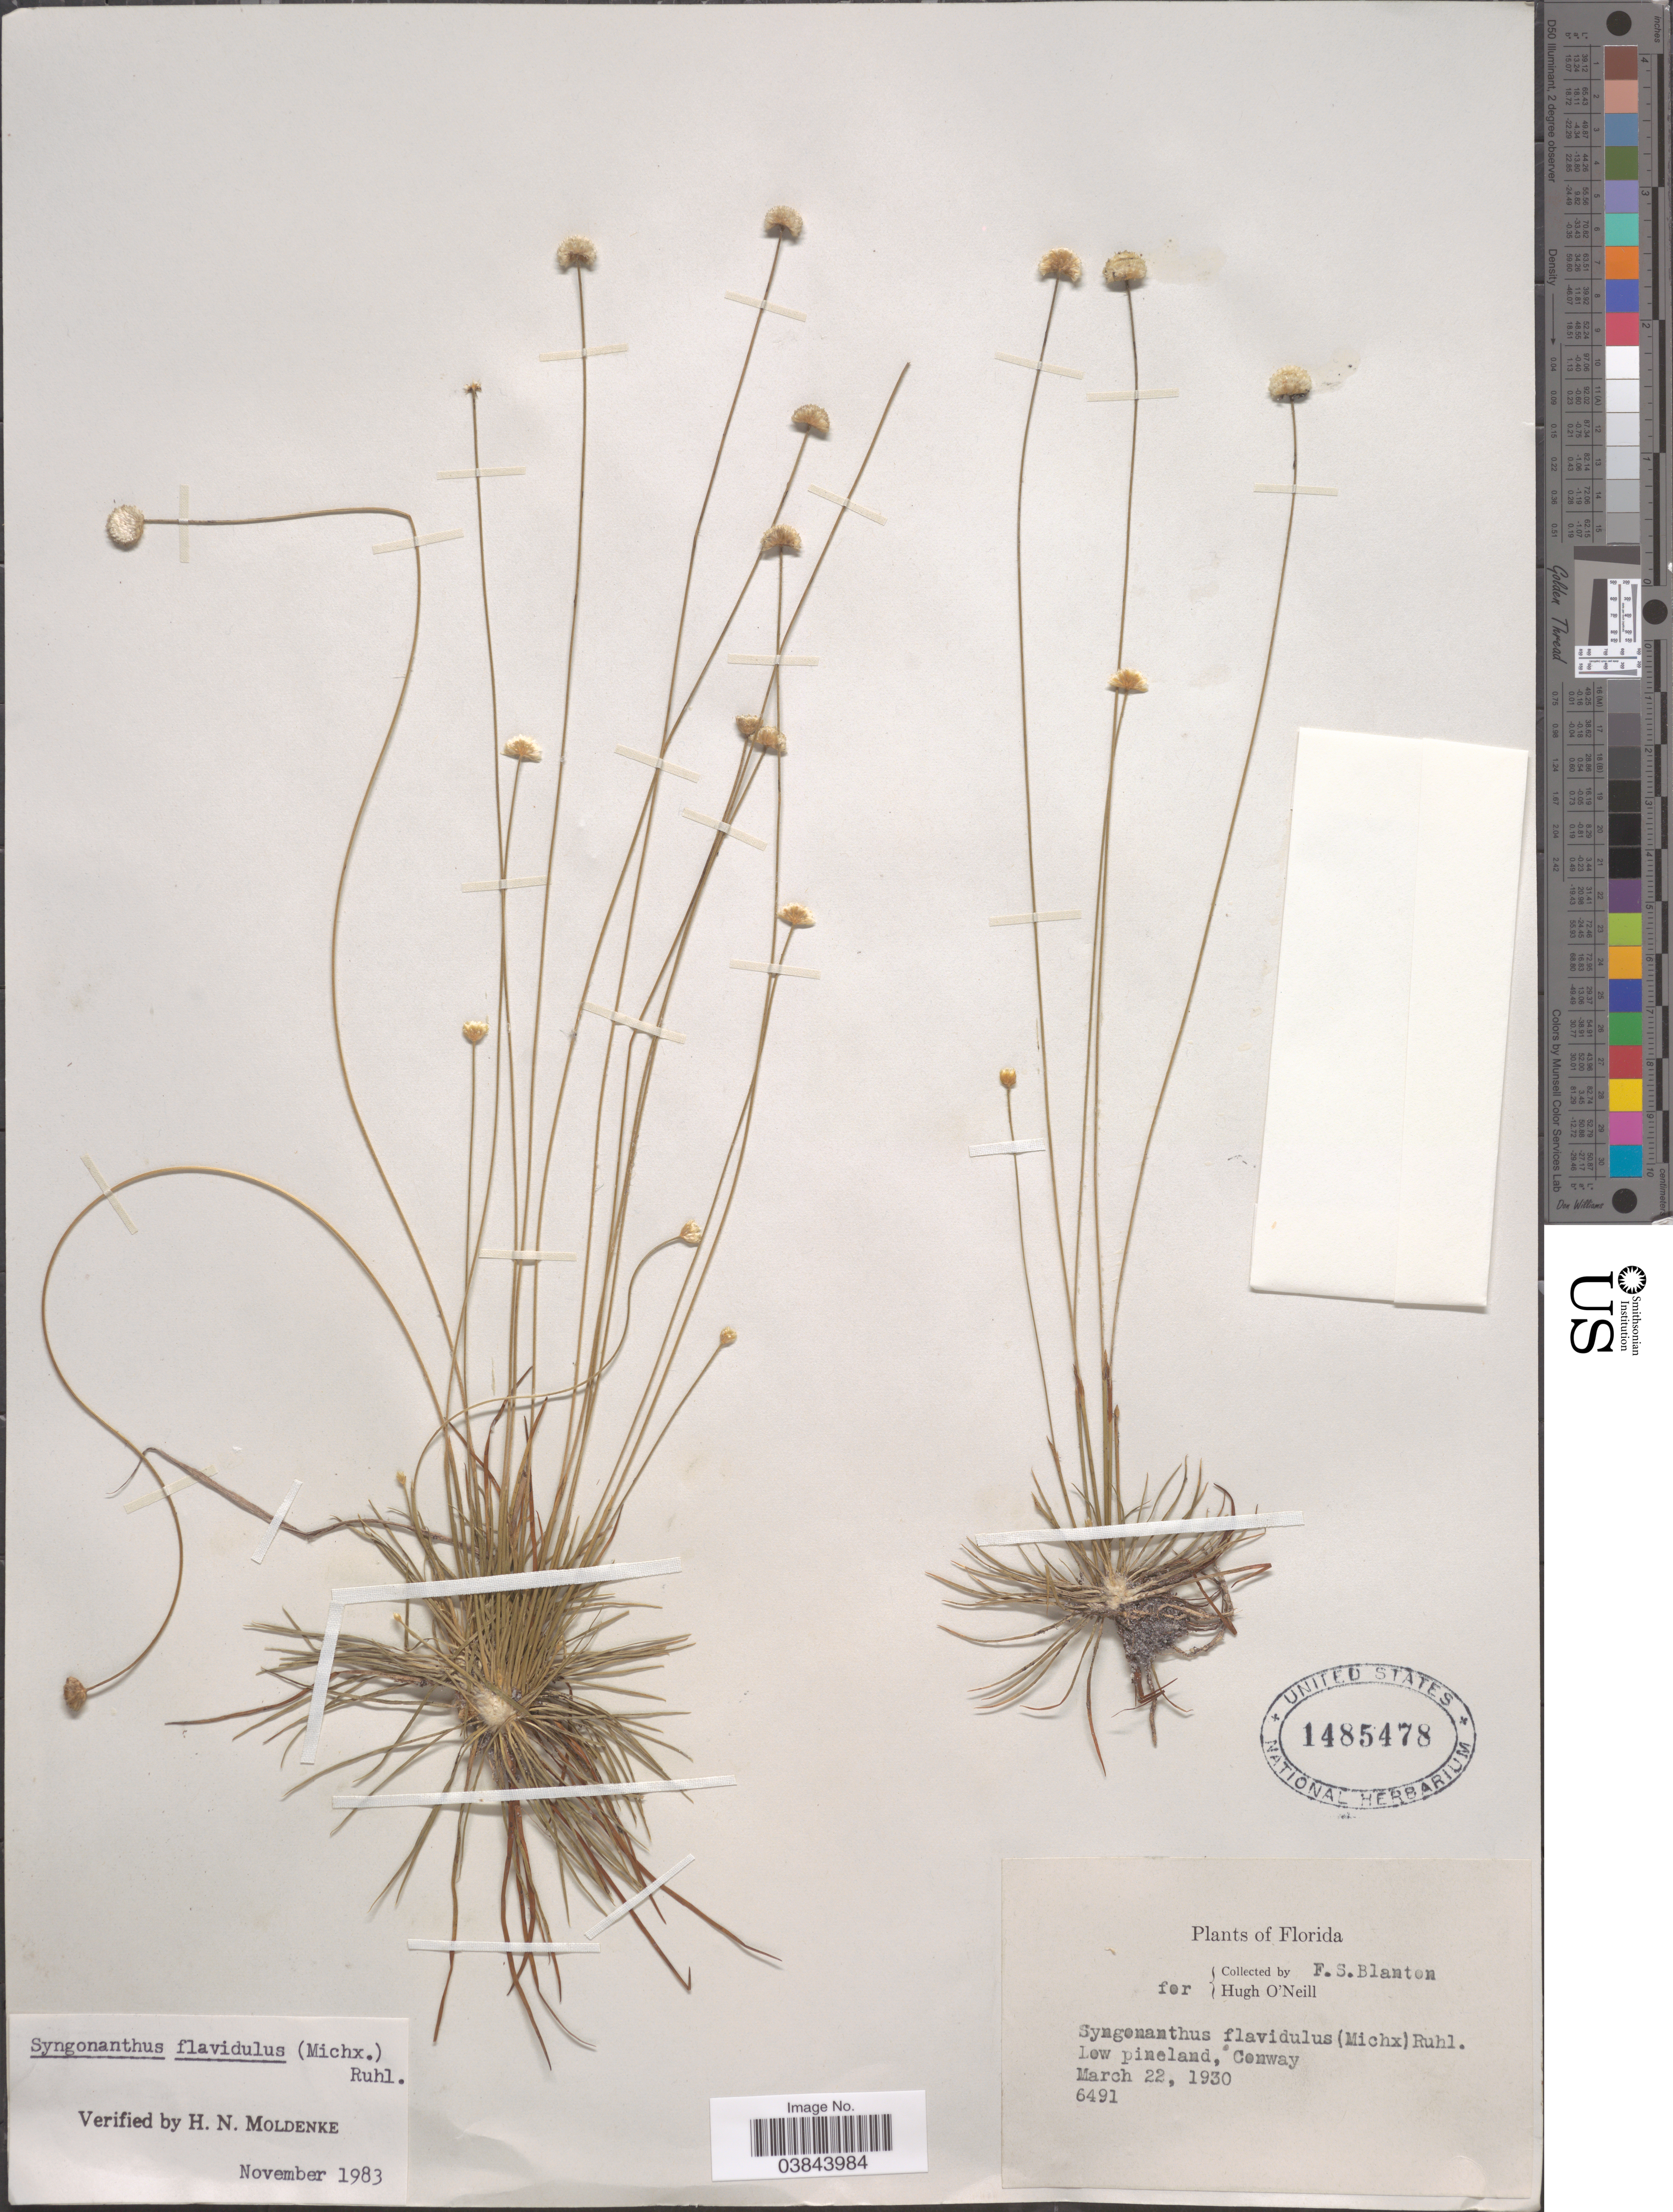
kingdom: Plantae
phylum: Tracheophyta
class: Liliopsida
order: Poales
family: Eriocaulaceae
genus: Syngonanthus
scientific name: Syngonanthus flavidulus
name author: (Michx.) Ruhland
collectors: F. S. Blanton & H. O'Neill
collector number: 6491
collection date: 1930-03-22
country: United States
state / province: Florida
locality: Conway.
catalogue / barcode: US 1485478